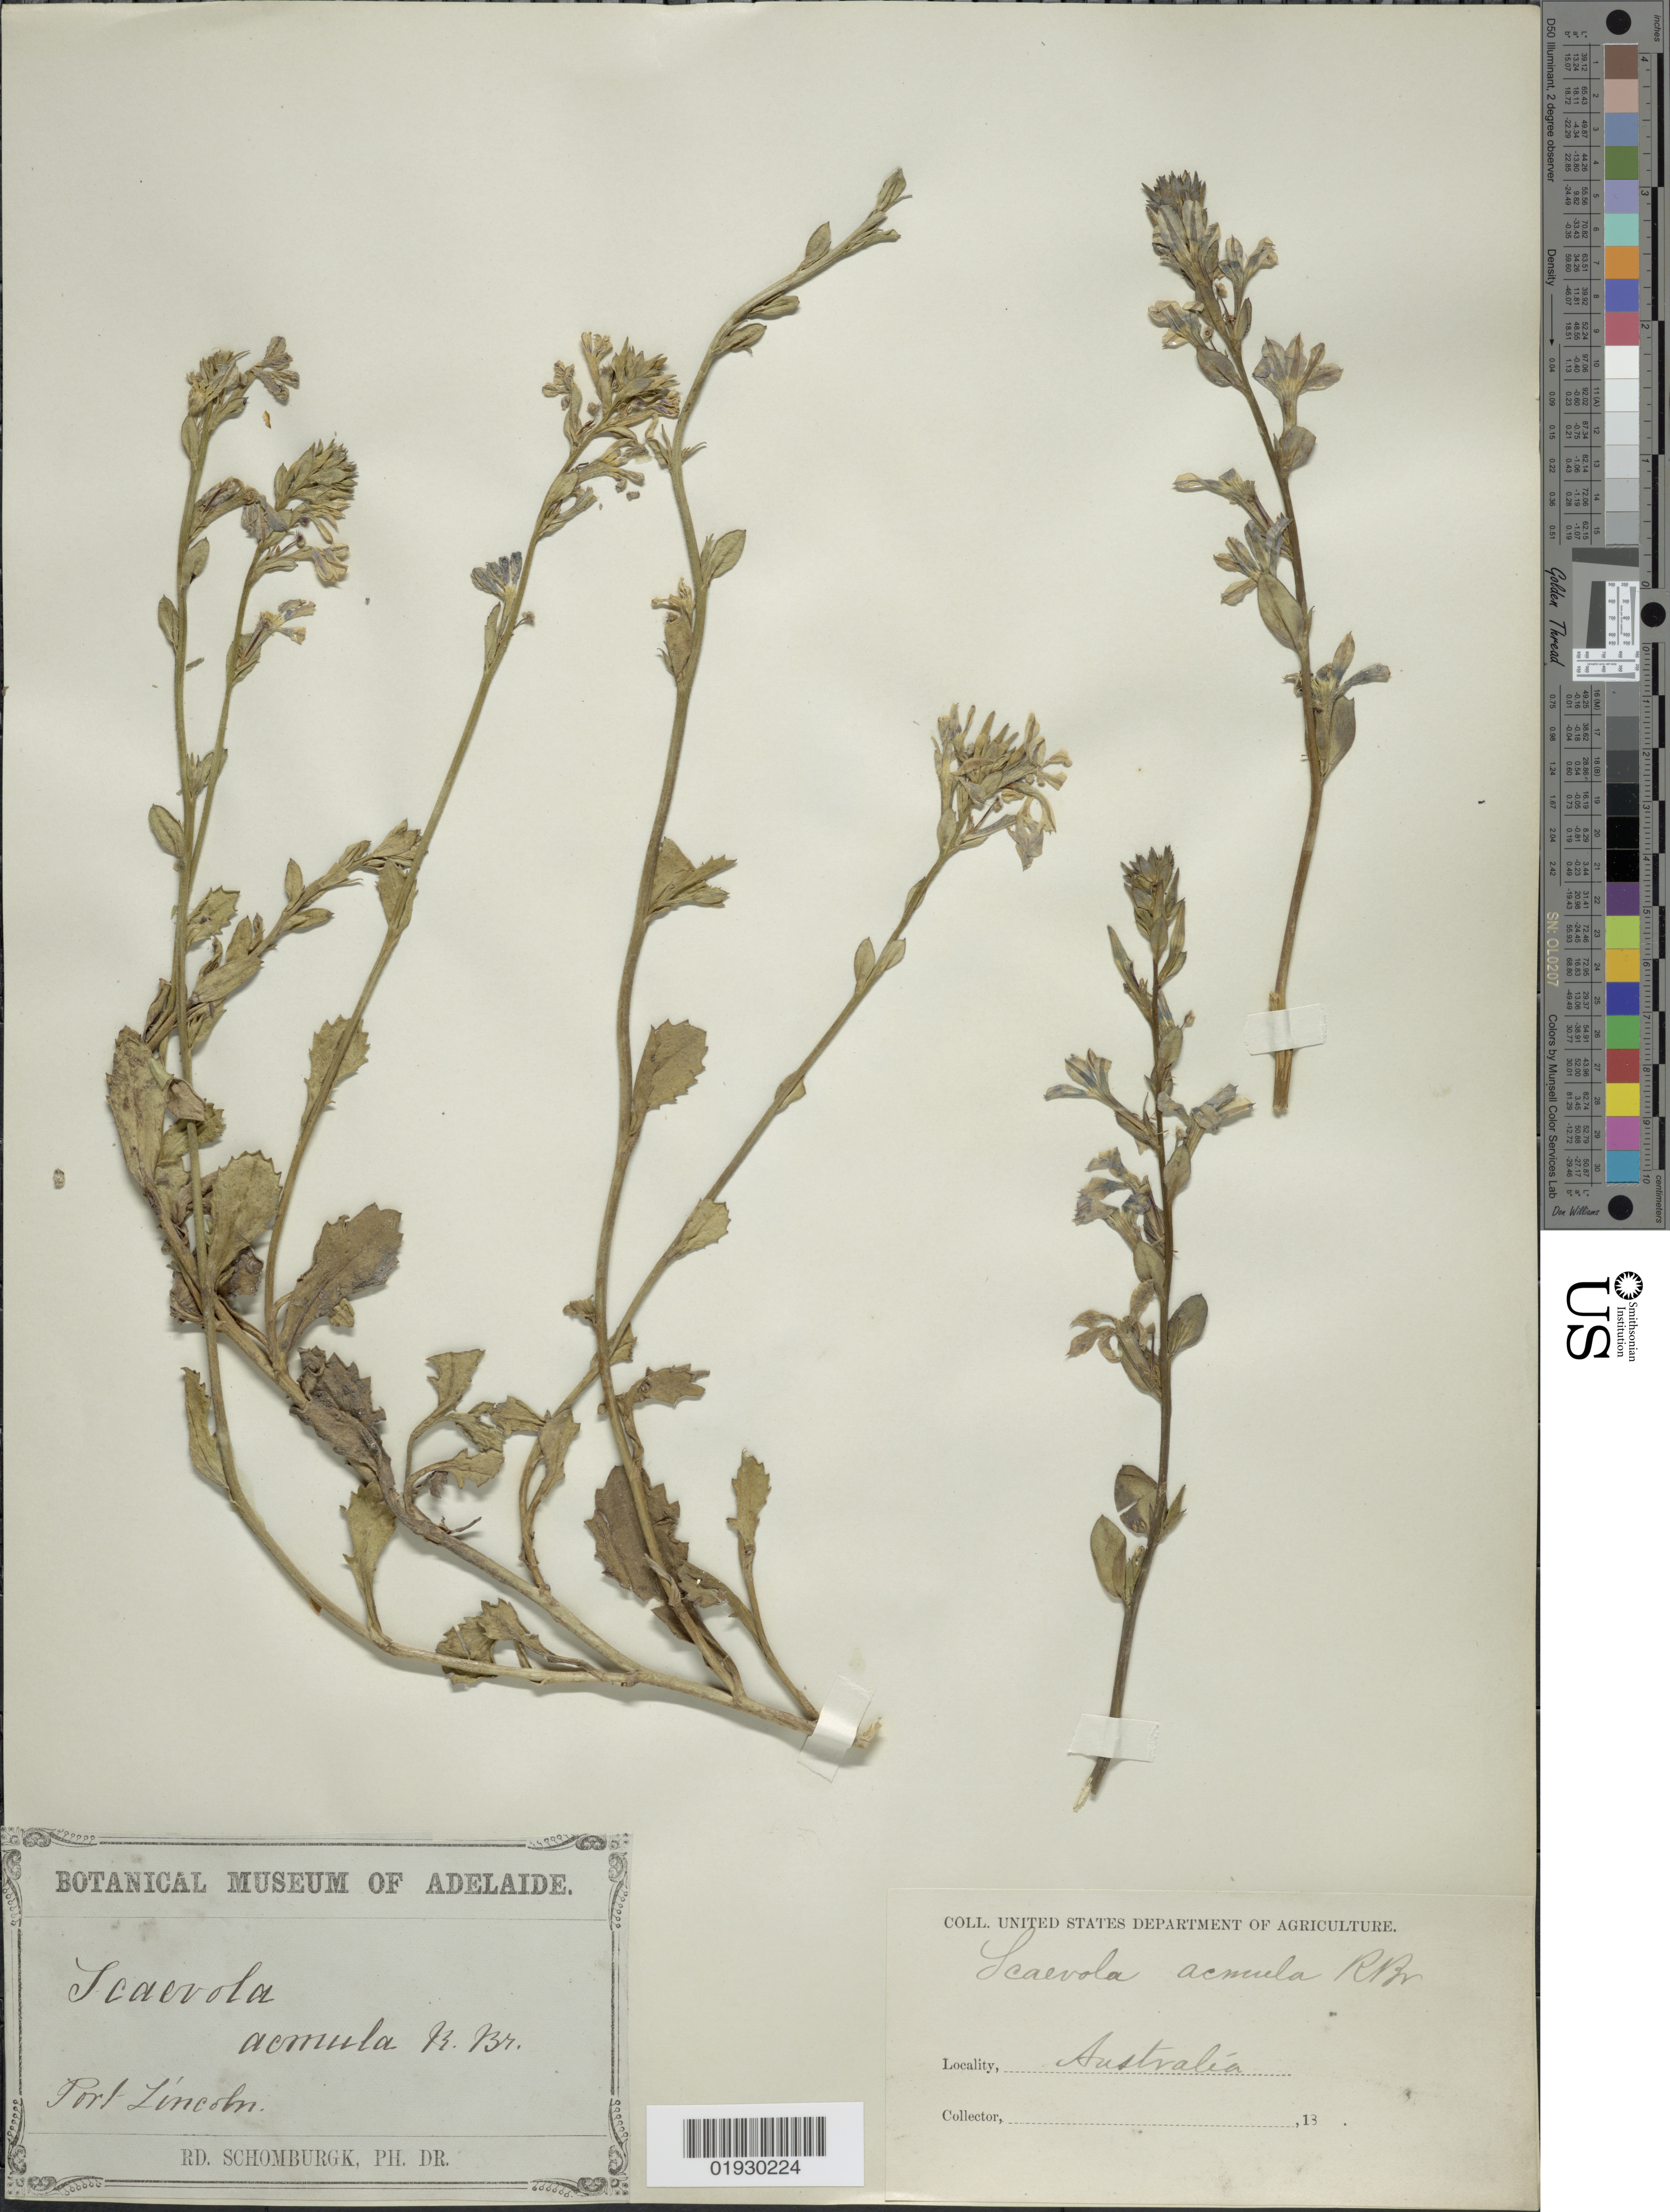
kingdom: Plantae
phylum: Tracheophyta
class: Magnoliopsida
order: Asterales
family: Goodeniaceae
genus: Scaevola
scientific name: Scaevola aemula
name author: R. Br.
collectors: M. R. Schomburgk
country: Australia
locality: Port Lincoln